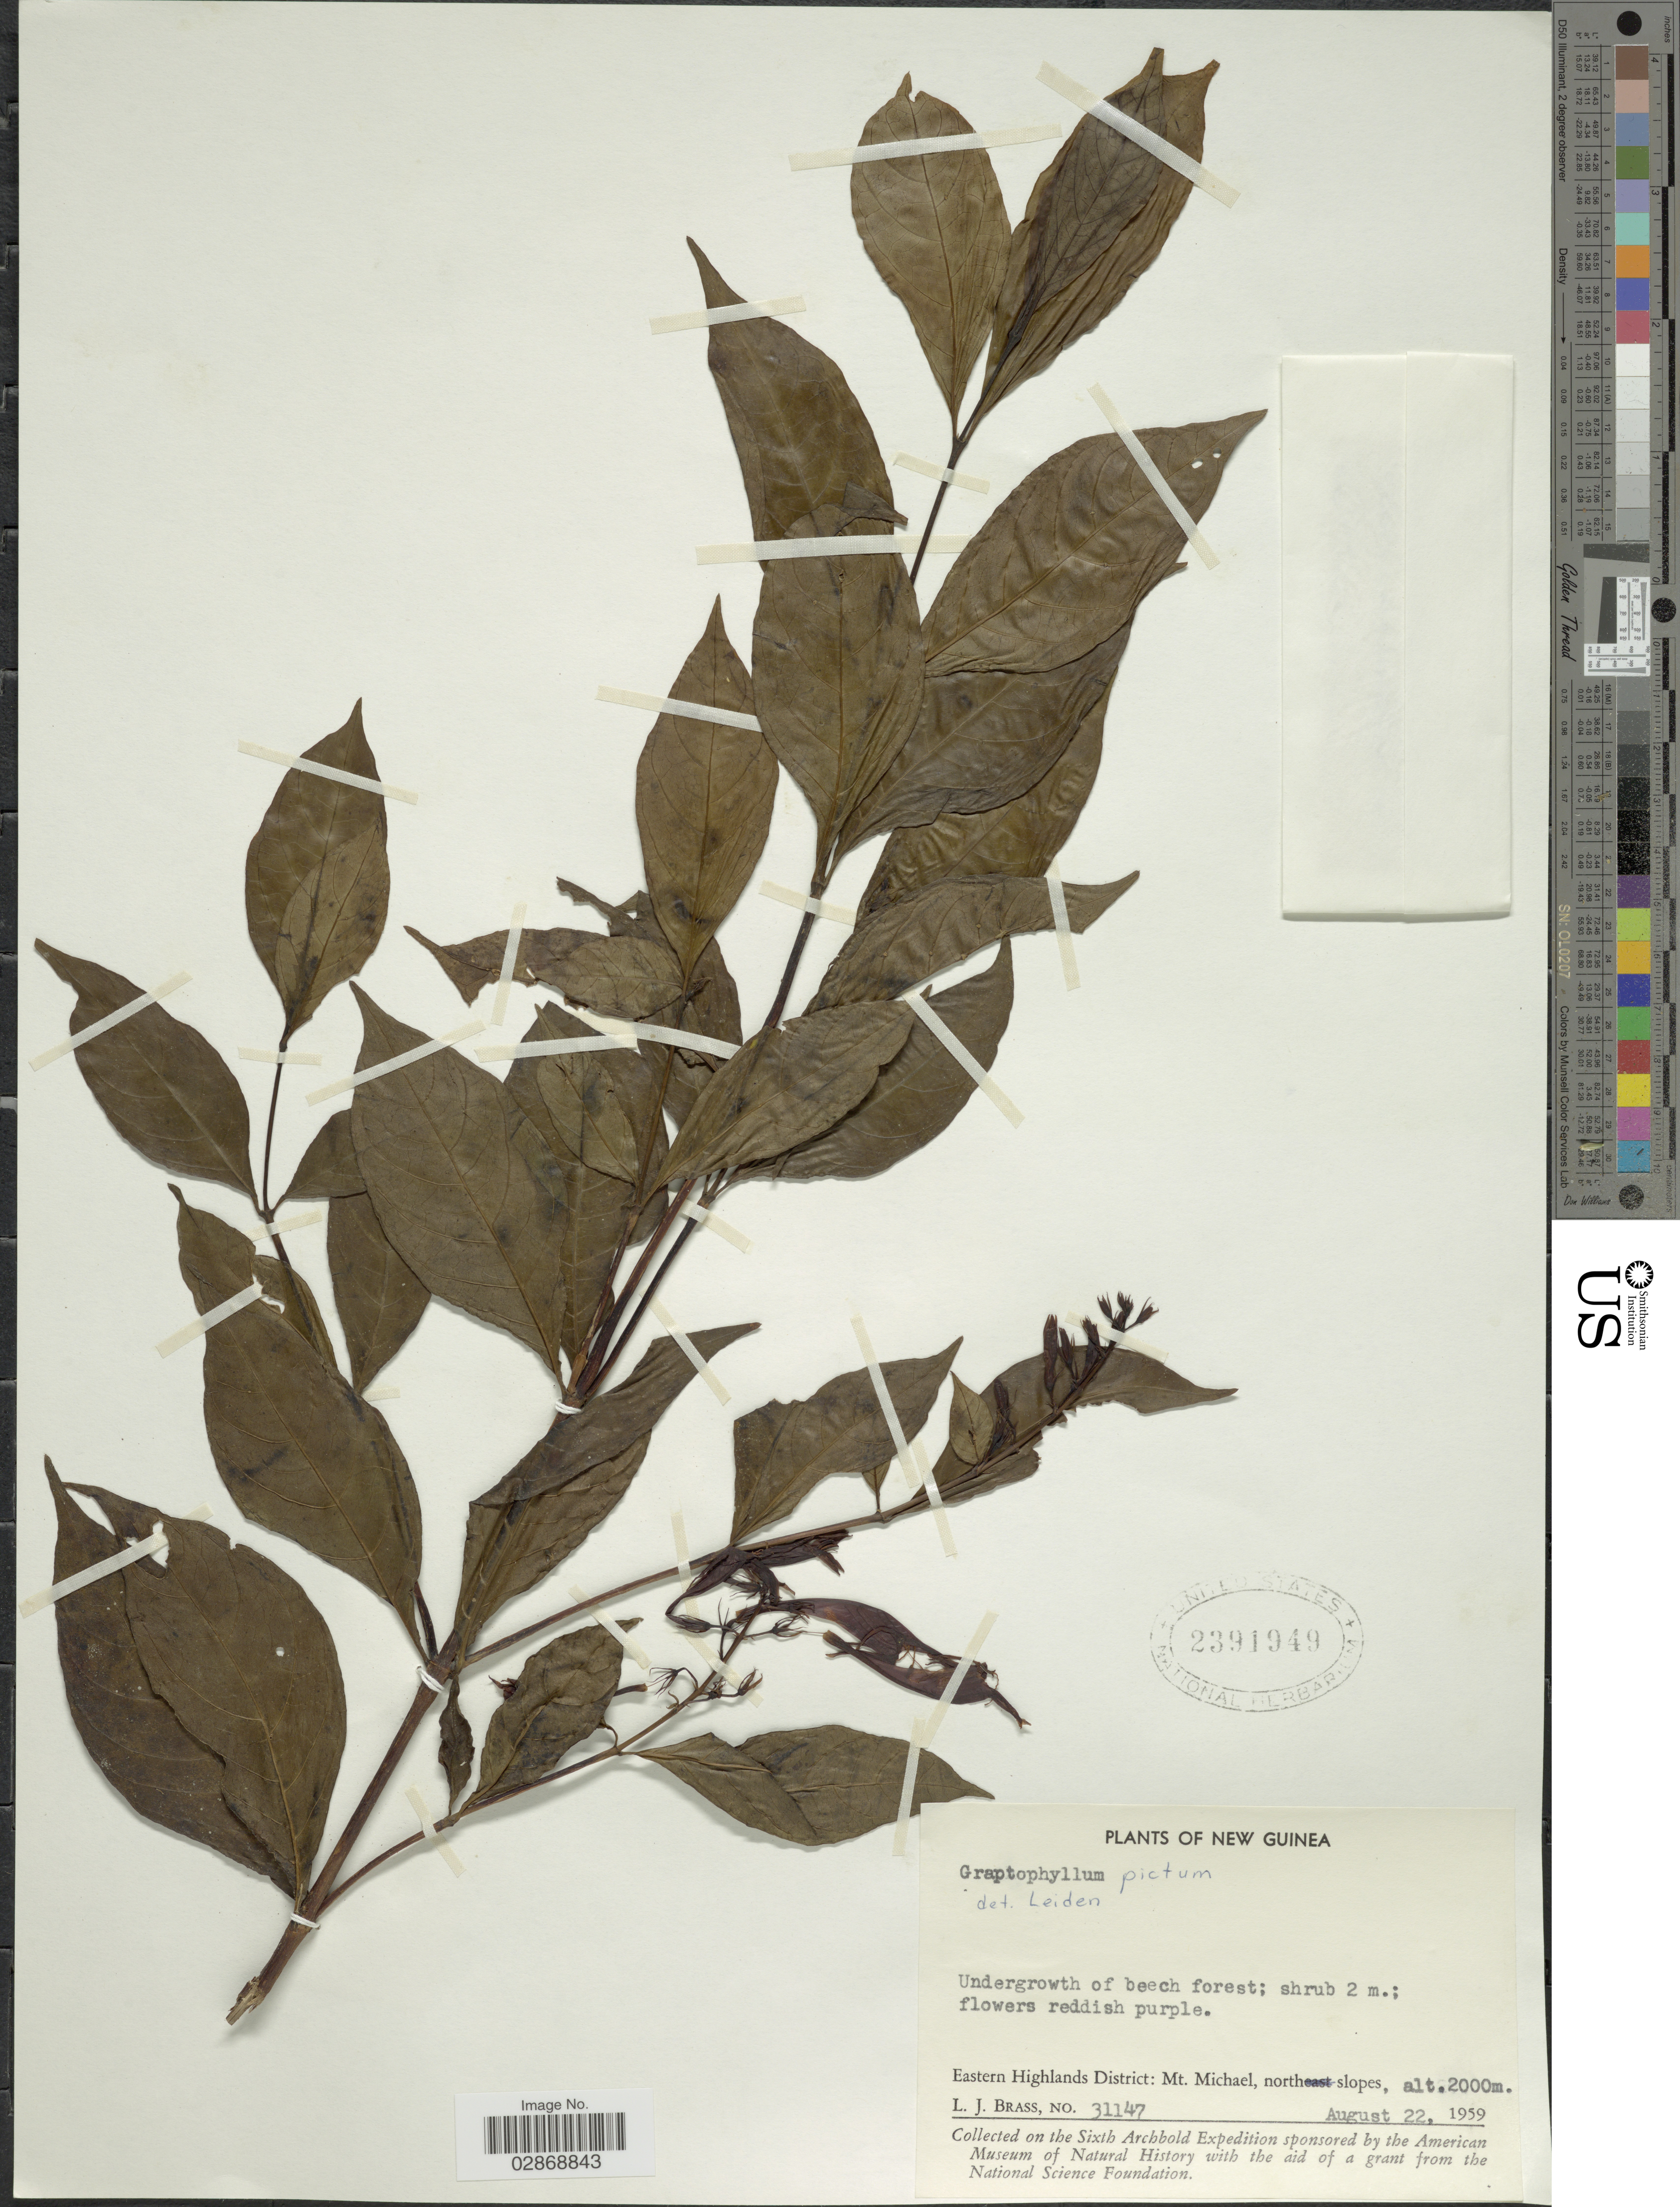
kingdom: Plantae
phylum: Tracheophyta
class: Magnoliopsida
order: Lamiales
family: Acanthaceae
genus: Graptophyllum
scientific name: Graptophyllum pictum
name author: (L.) Griff.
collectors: L. J. Brass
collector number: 31147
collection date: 1959-08-22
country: Papua New Guinea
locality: New Guinea. Eastern Highlands District: Mt. Michael, north slopes.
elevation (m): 2000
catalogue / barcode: US 2391949